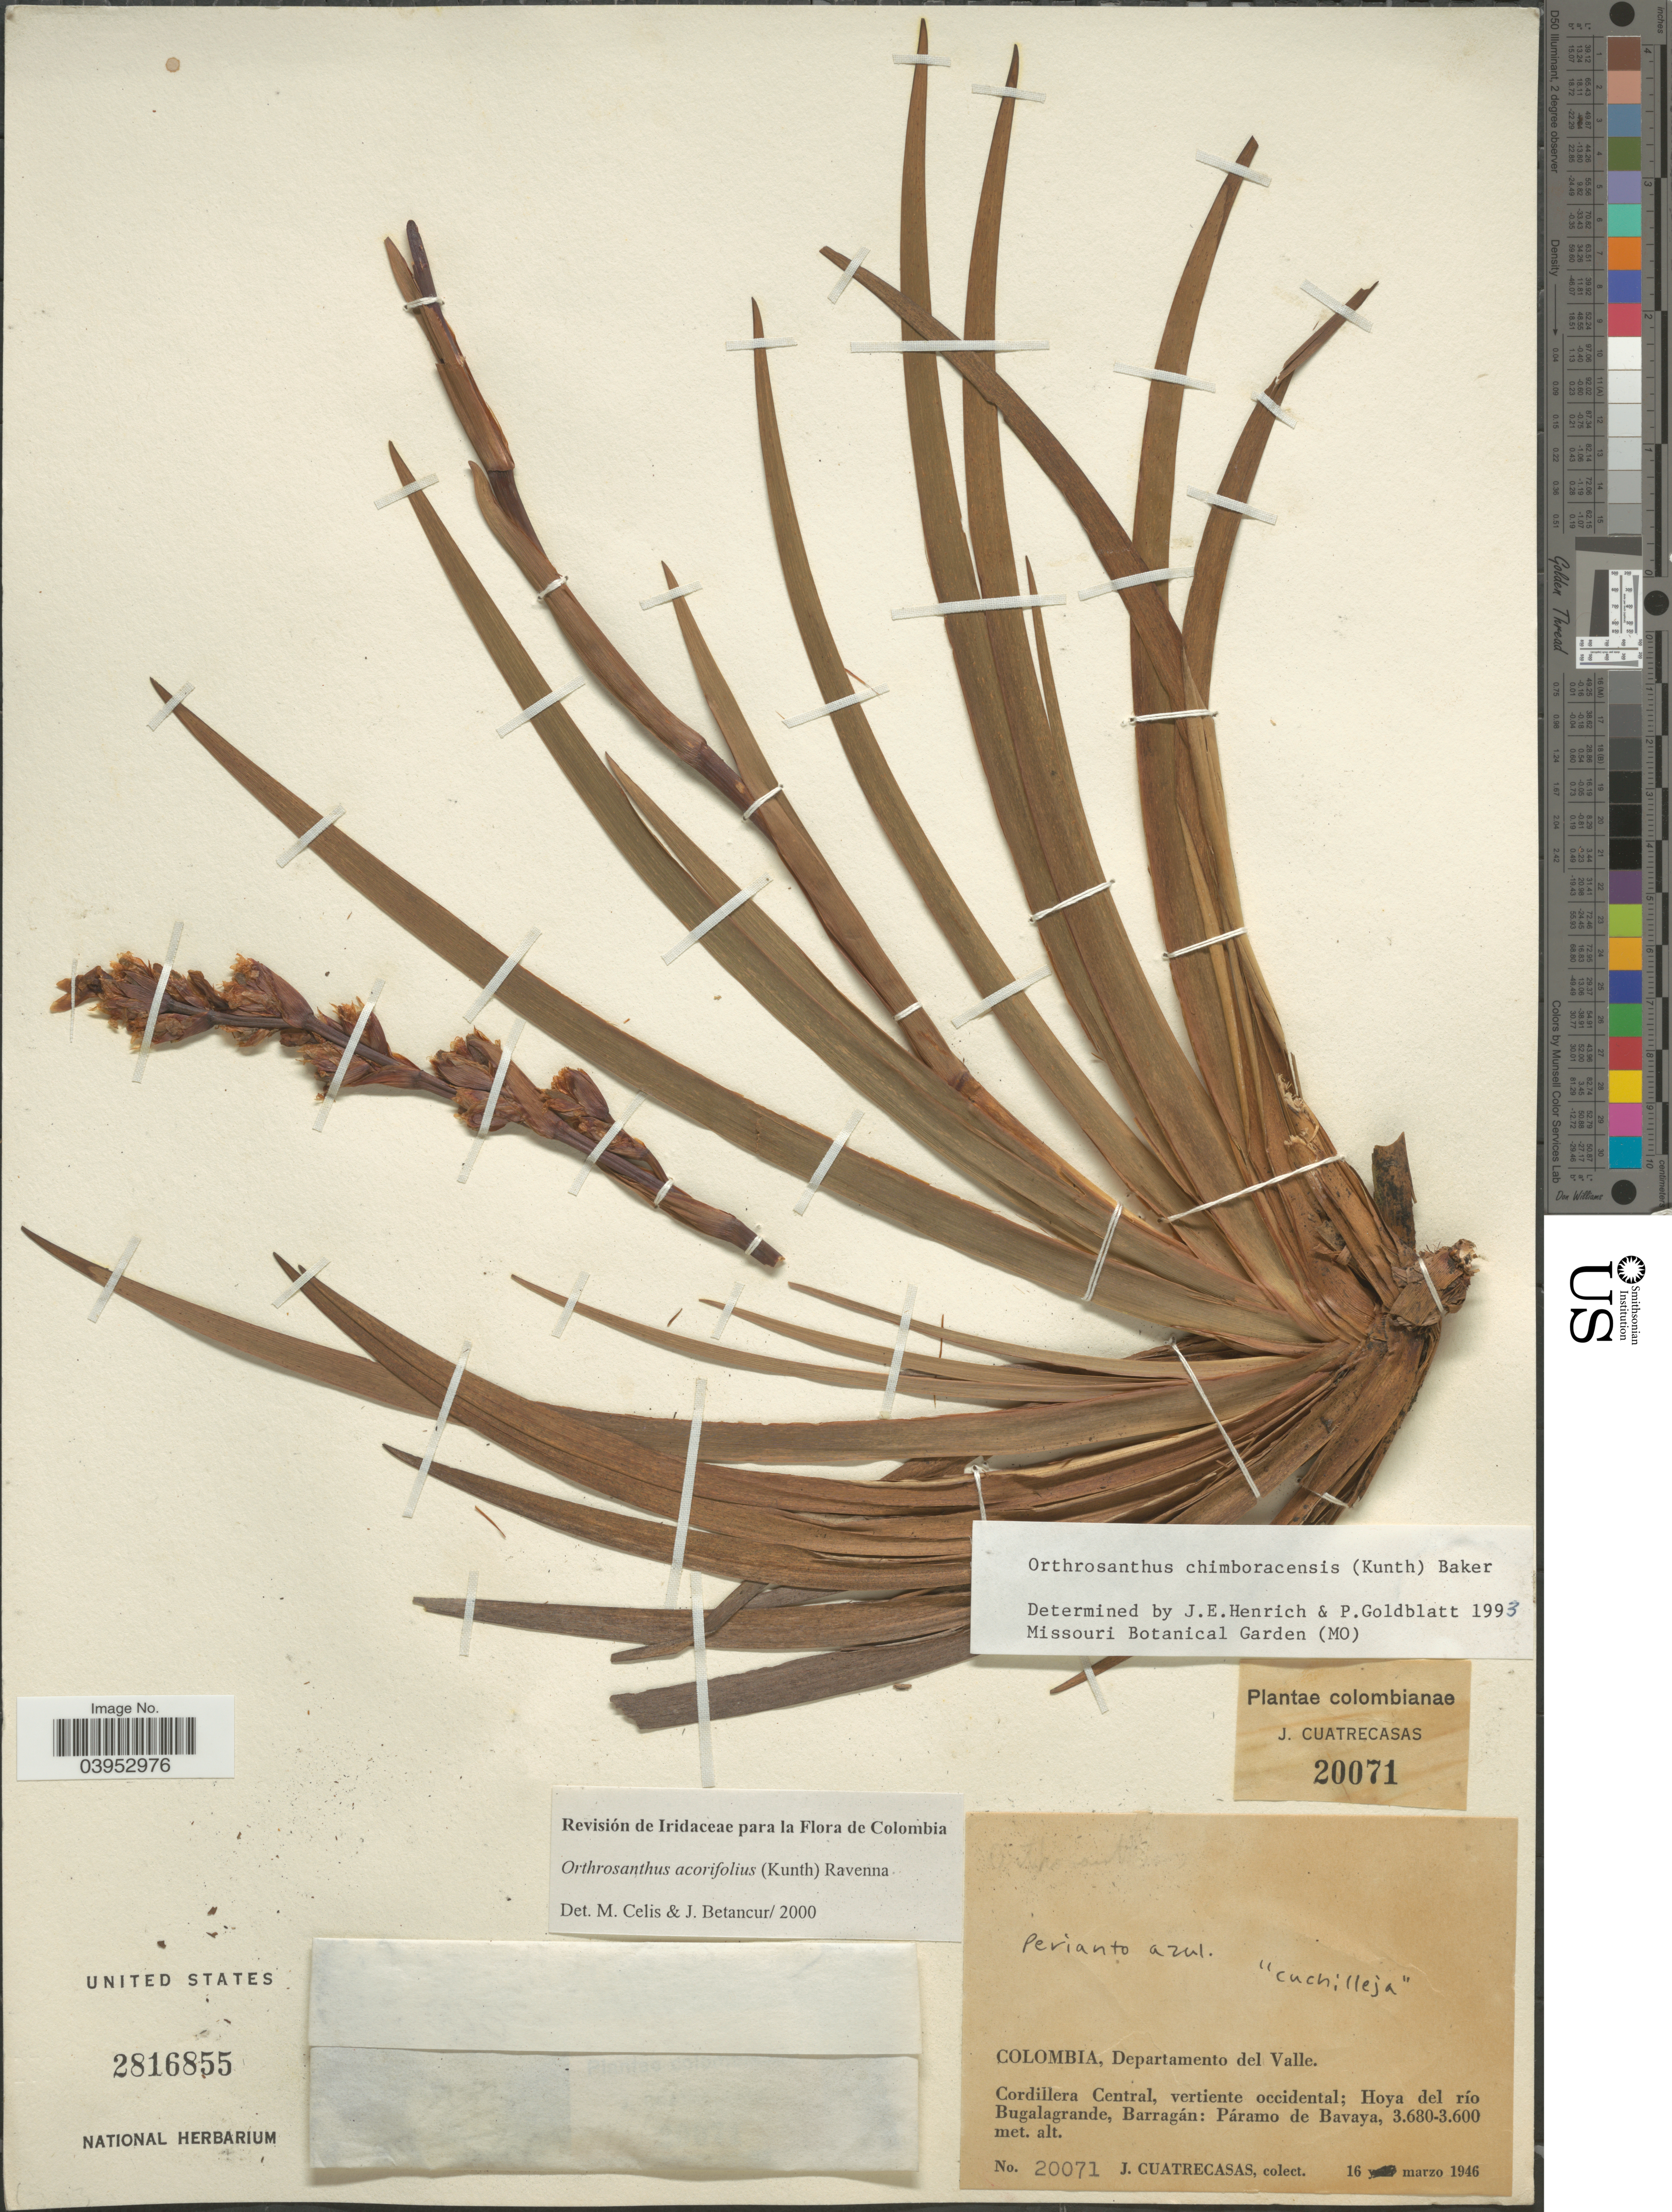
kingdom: Plantae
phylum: Tracheophyta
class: Liliopsida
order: Asparagales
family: Iridaceae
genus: Orthrosanthus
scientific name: Orthrosanthus acorifolius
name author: (Kunth) Ravenna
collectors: J. Cuatrecasas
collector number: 20071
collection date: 1946-03-16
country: Colombia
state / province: Valle del Cauca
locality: Departamento del Valle. Cordillera Central, vertiente occidental; hoya del río Bugalagrande, Barragán: Páramo de Bavaya.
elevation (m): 3600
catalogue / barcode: US 2816855